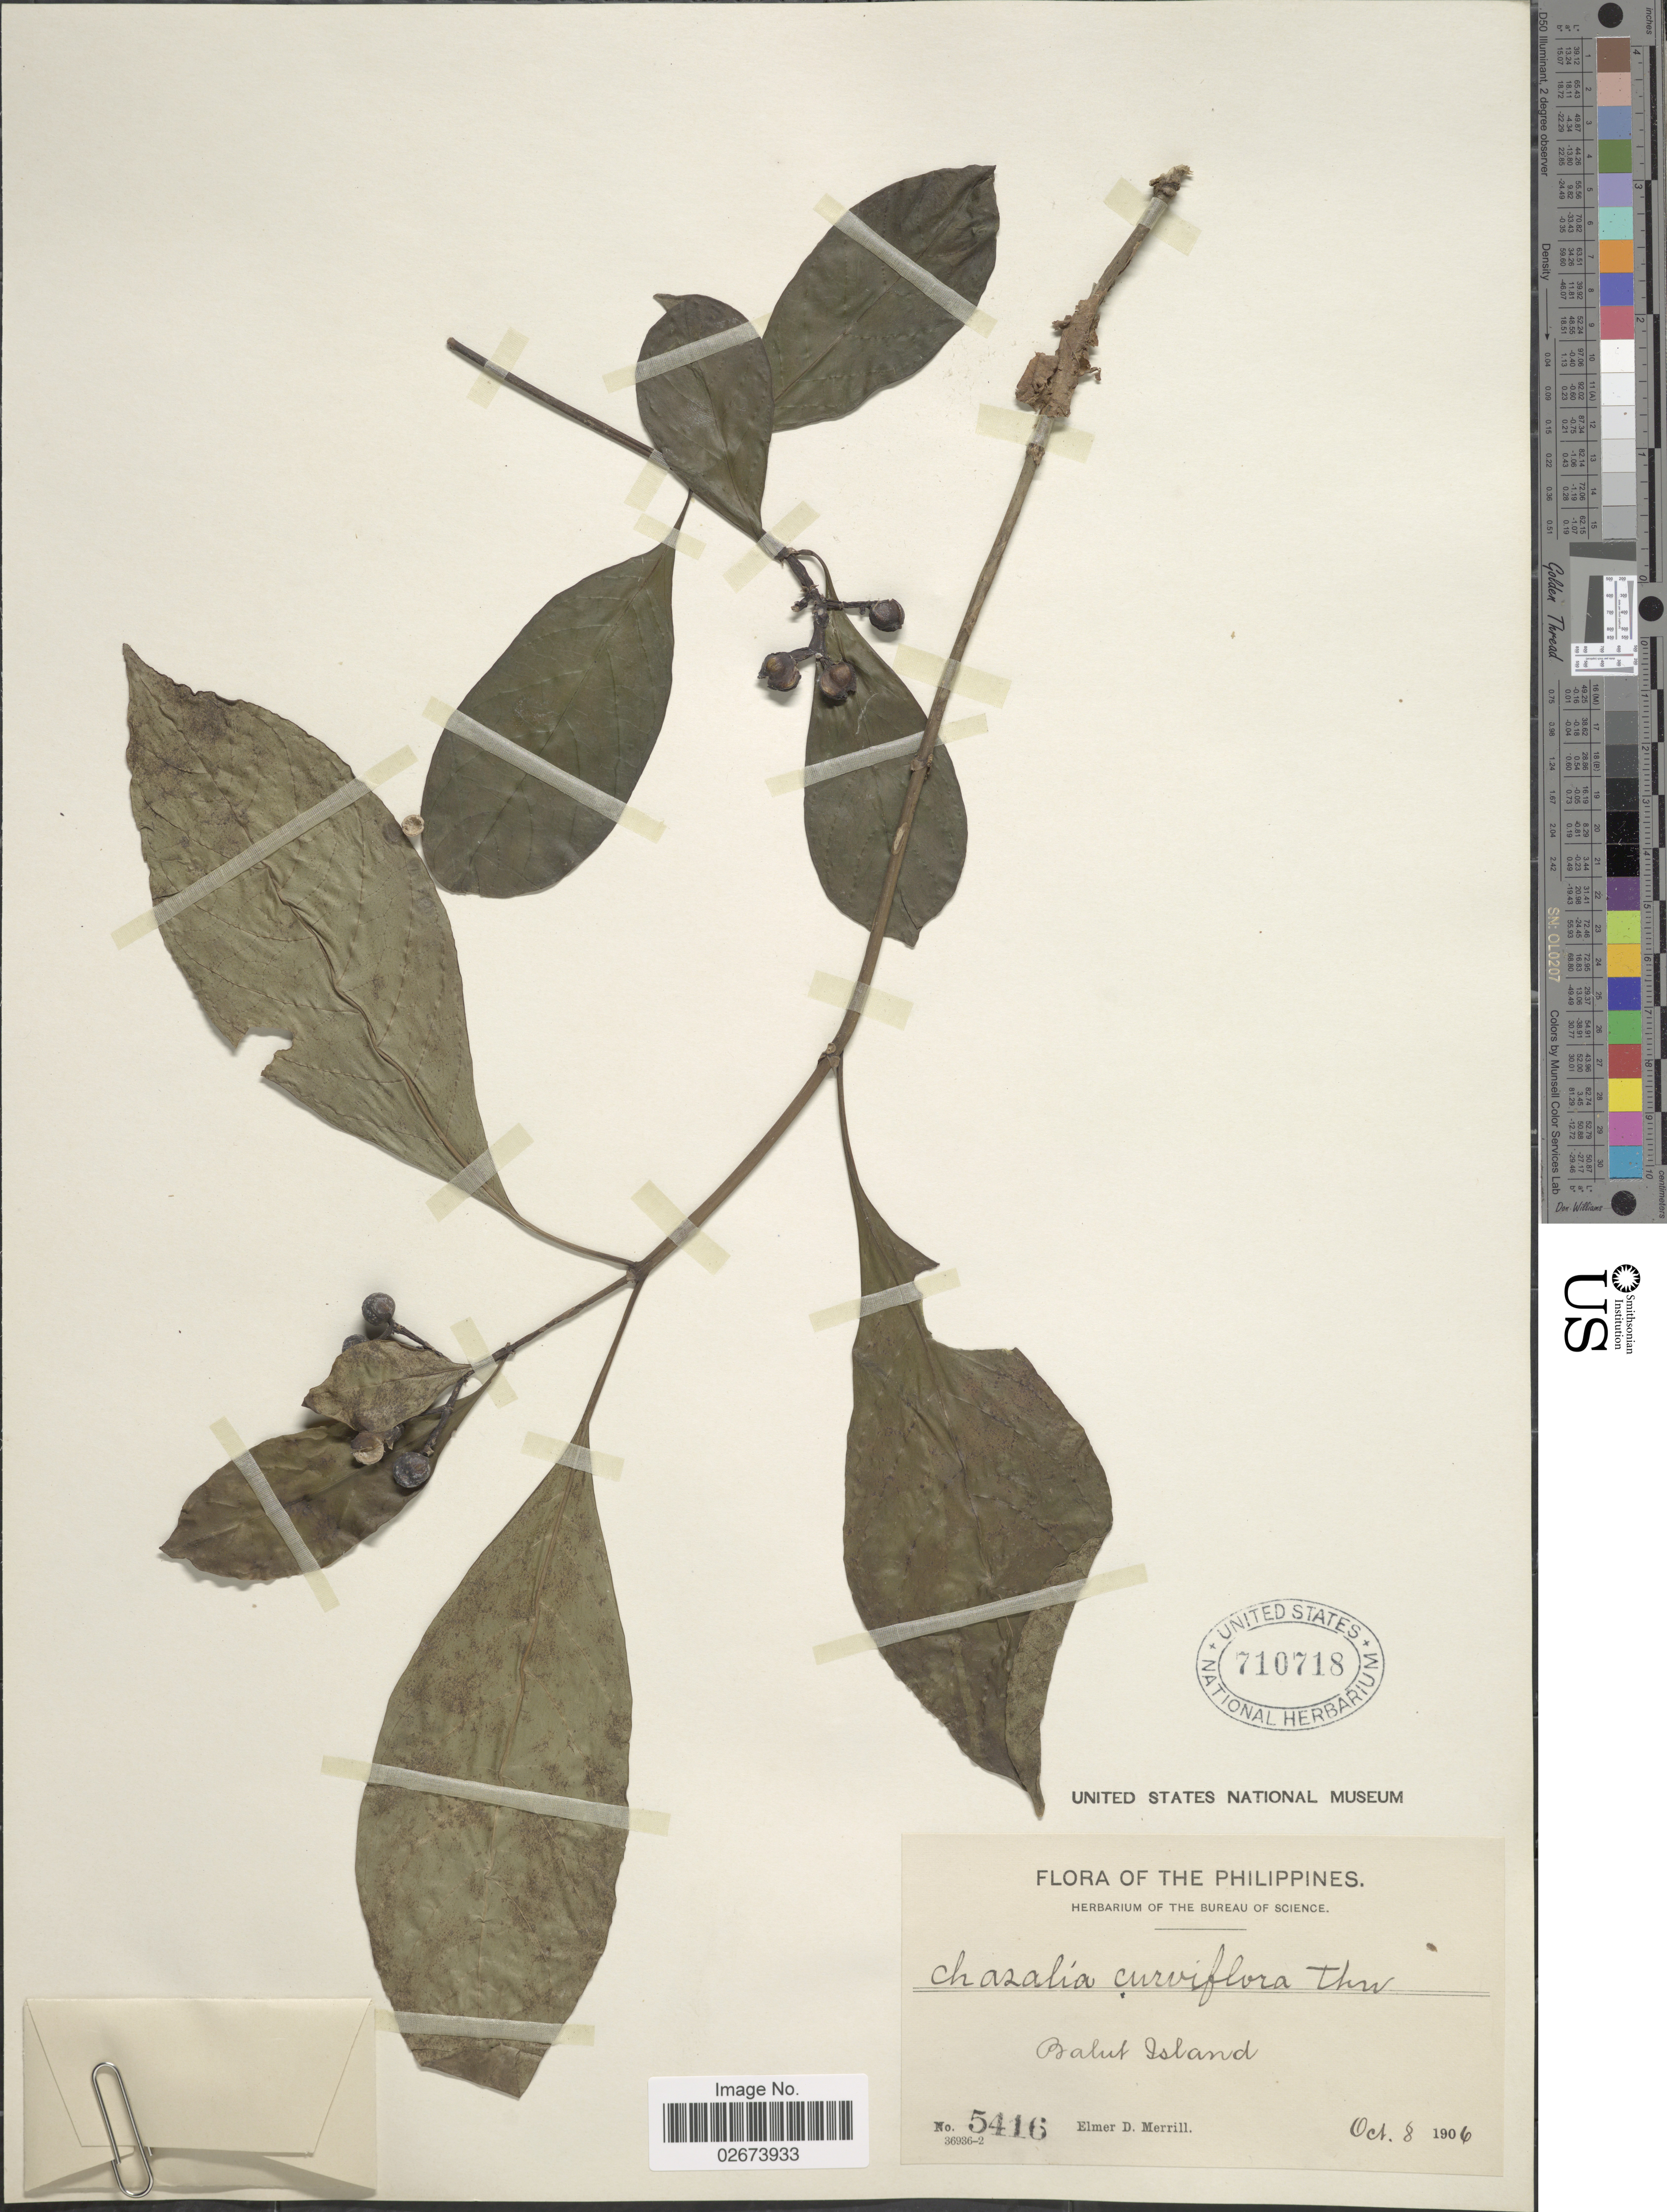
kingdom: Plantae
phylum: Tracheophyta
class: Magnoliopsida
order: Gentianales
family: Rubiaceae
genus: Chassalia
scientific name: Chassalia lurida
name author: (Blume) Miq.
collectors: E. D. Merrill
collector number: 5416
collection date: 1906-10-08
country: Philippines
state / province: Davao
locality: Balut Island.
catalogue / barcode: US 710718